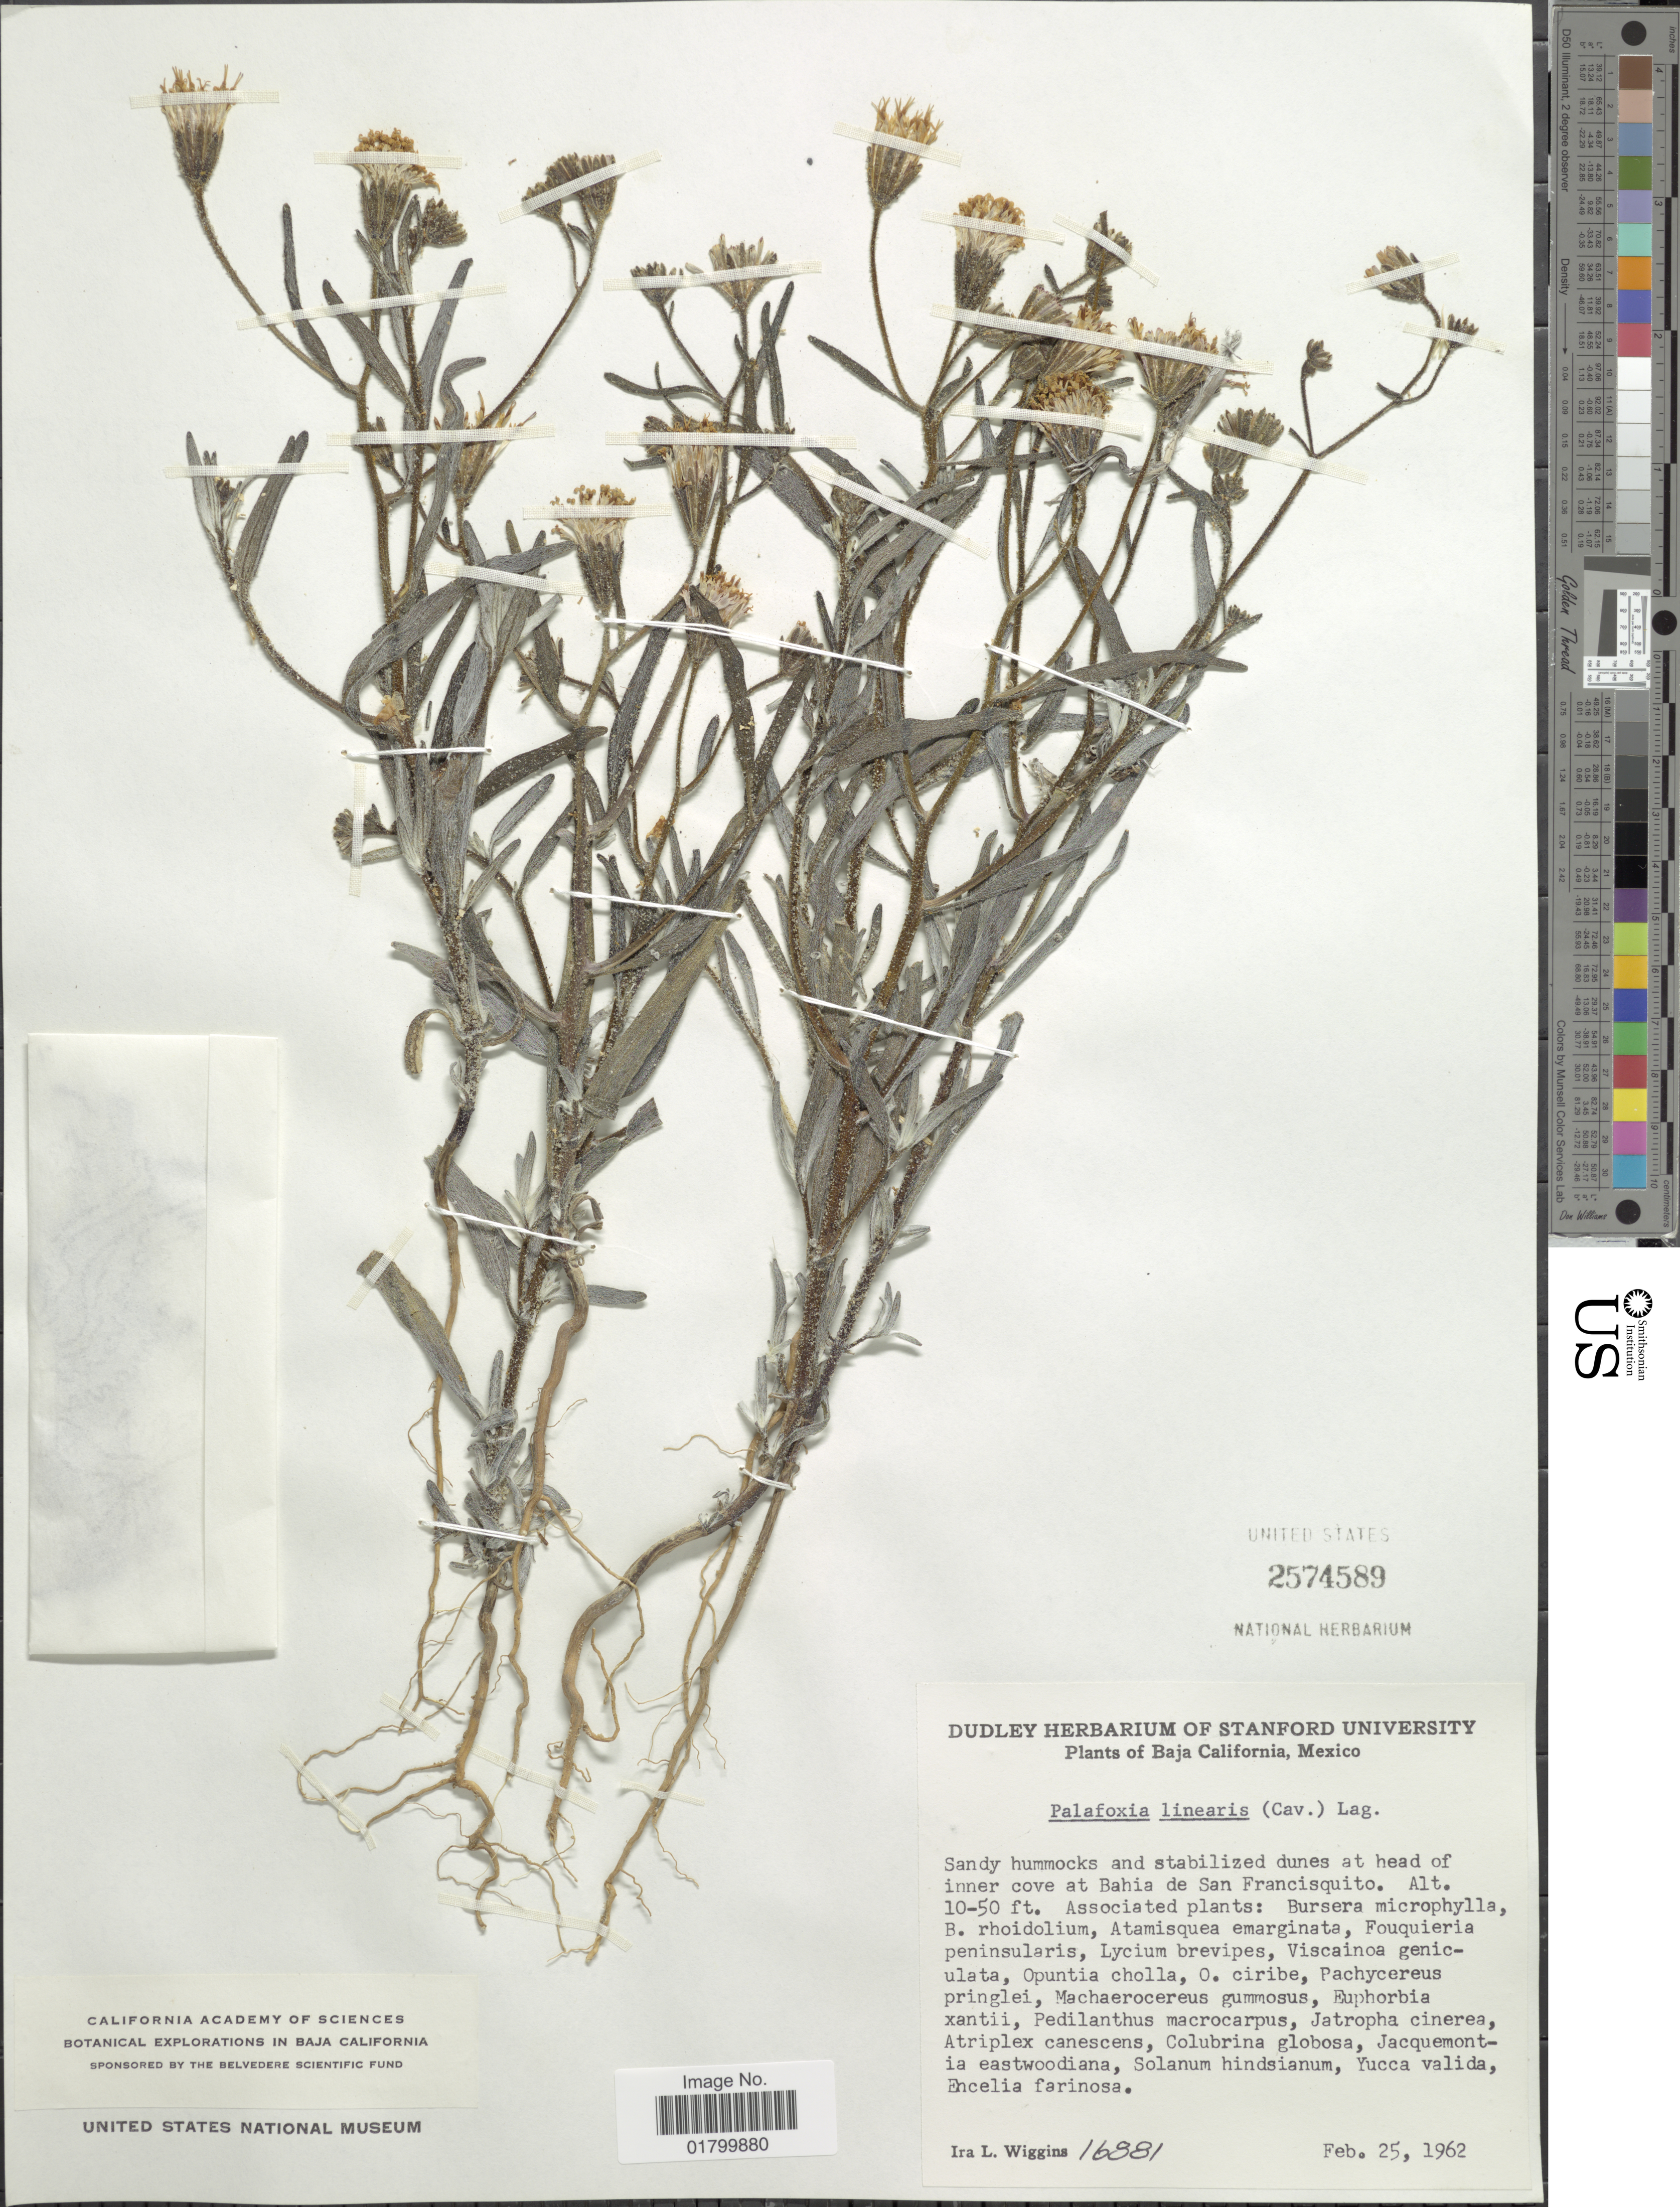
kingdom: Plantae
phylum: Tracheophyta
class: Magnoliopsida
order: Asterales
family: Asteraceae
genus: Palafoxia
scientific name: Palafoxia linearis var. leucophylla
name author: (A. Gray) I.M. Johnst.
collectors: I. L. Wiggins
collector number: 16381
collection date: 1962-02-25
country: Mexico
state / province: Baja California Sur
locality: Sandy hummocks and stabilized dunes at head of inner cove at Bahia de San Francisquito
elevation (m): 3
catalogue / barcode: US 2574589